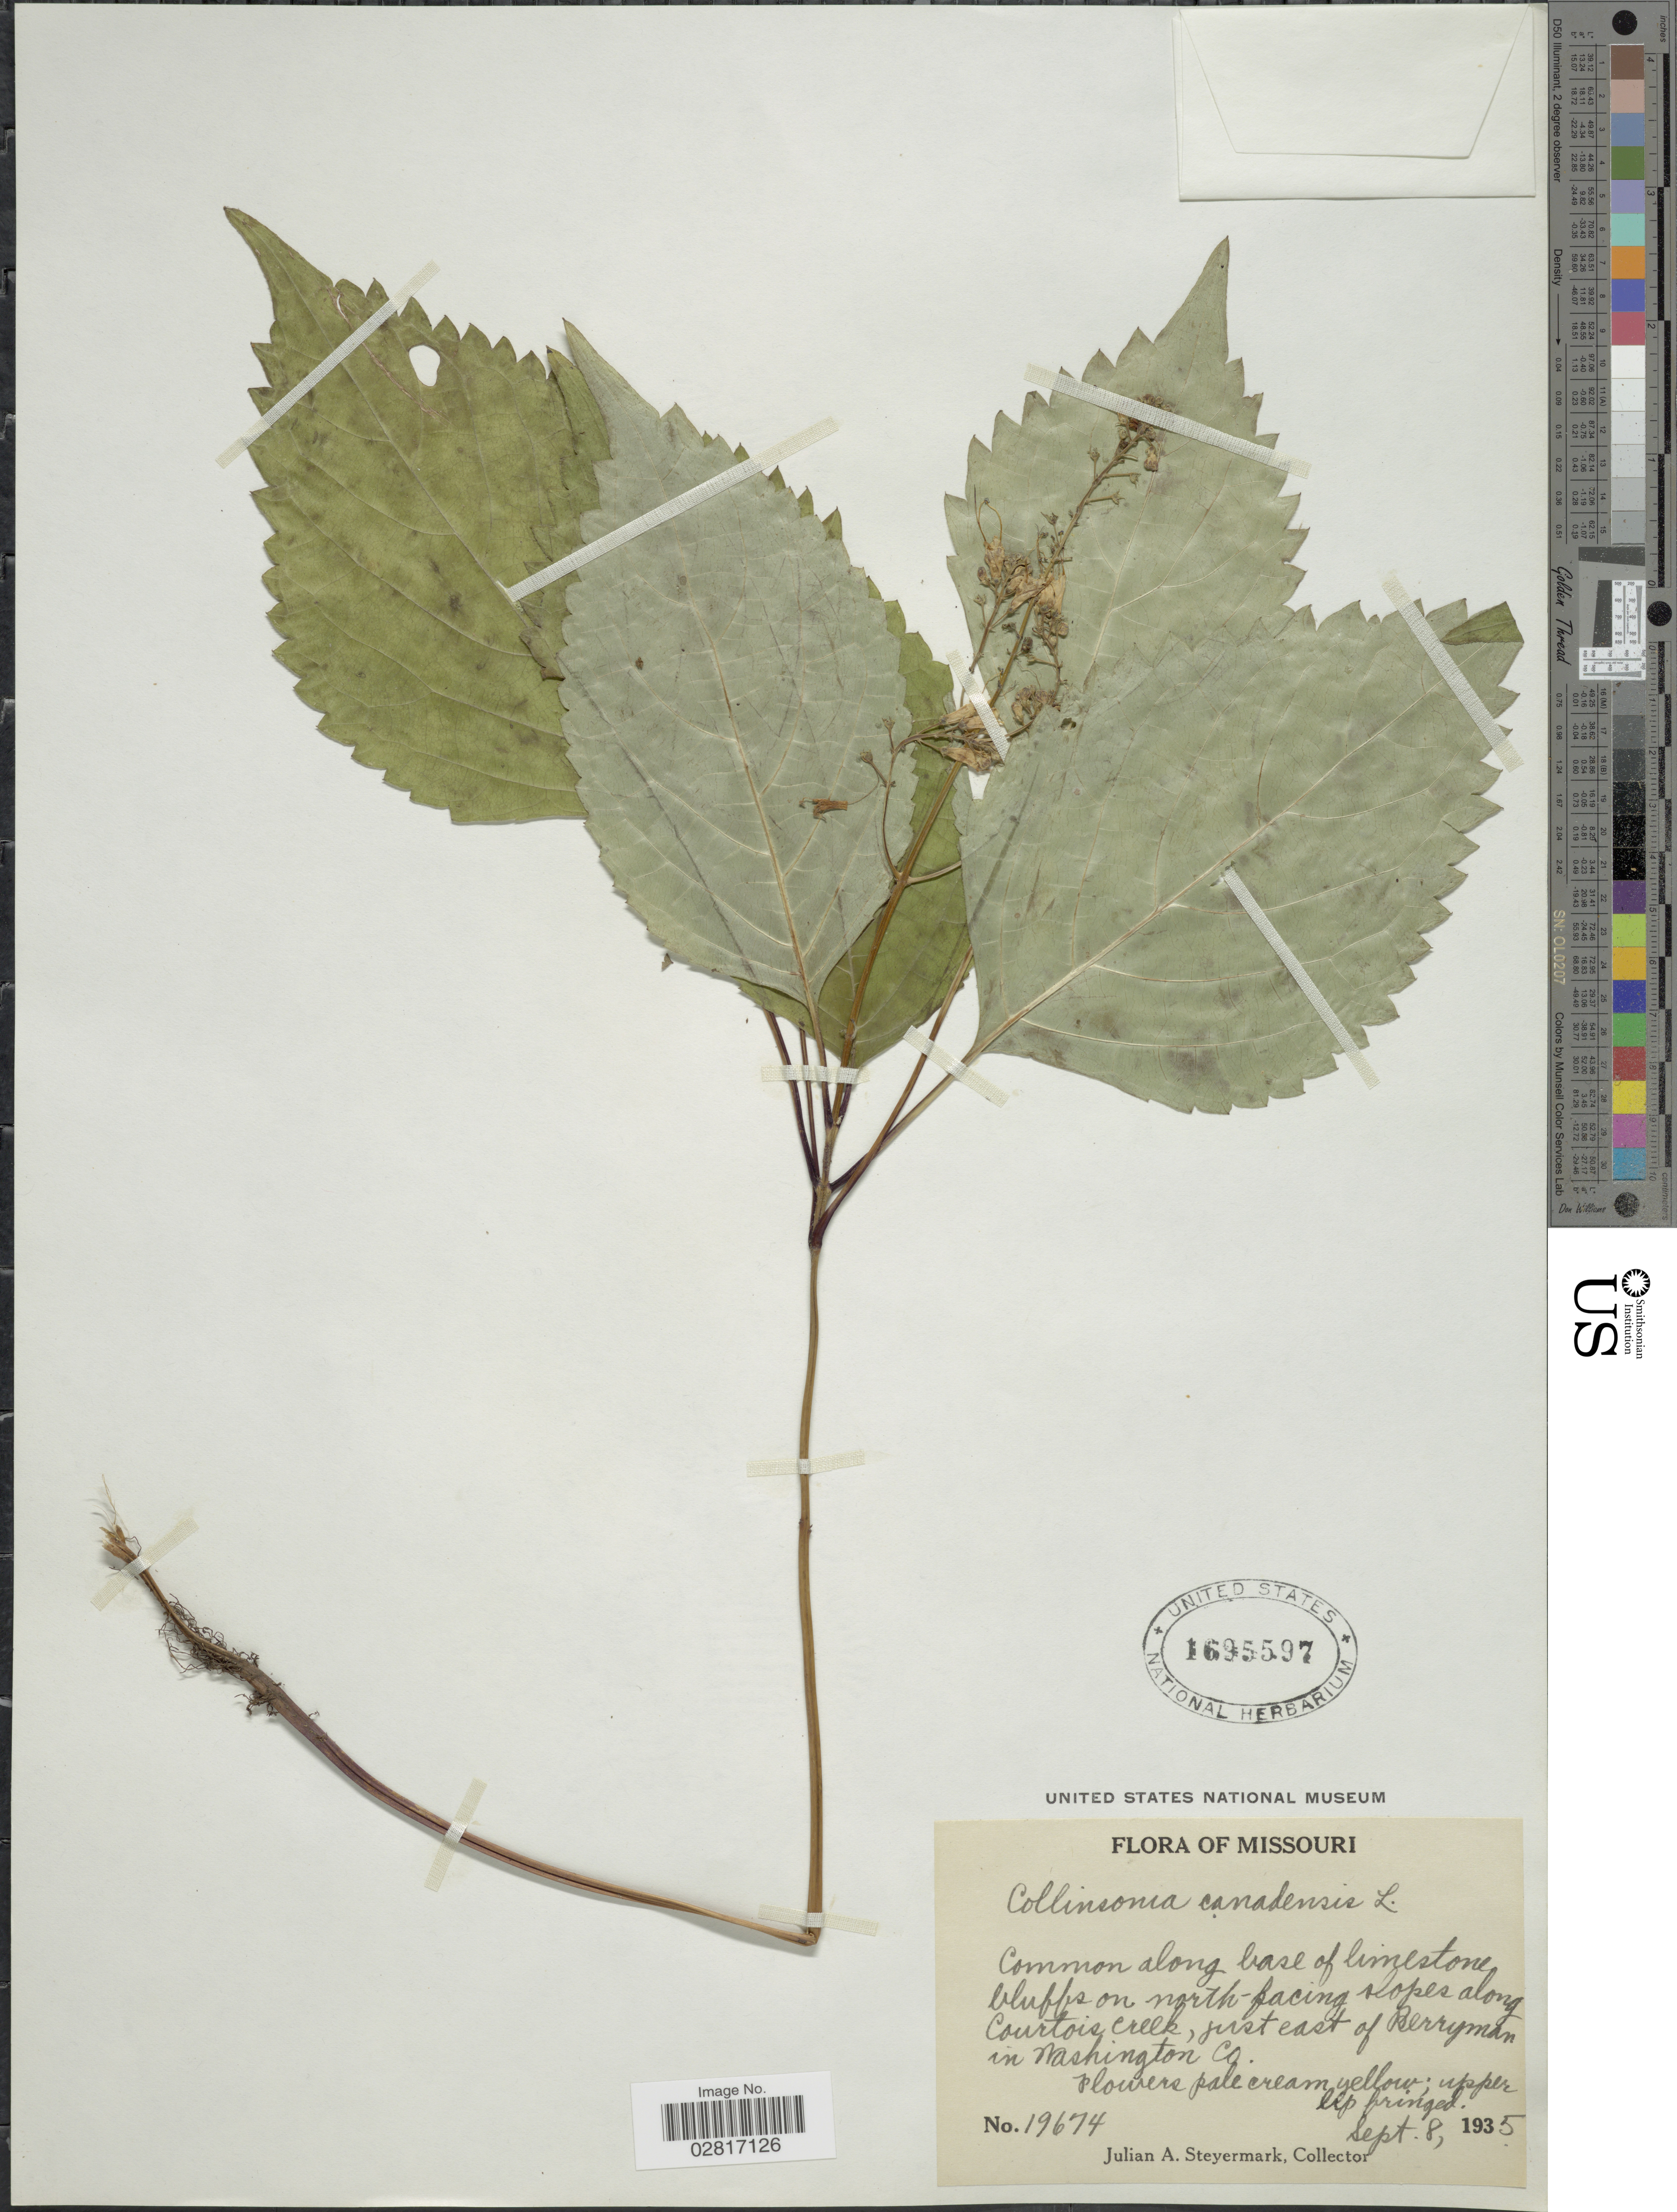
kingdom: Plantae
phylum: Tracheophyta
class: Magnoliopsida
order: Lamiales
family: Lamiaceae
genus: Collinsonia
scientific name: Collinsonia canadensis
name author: L.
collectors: J. Steyermark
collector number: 19674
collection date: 1935-09-08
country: United States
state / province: Missouri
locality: North-facing slopes along Courtois Creek, just east of Berryman in Washington Co.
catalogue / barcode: US 1695597